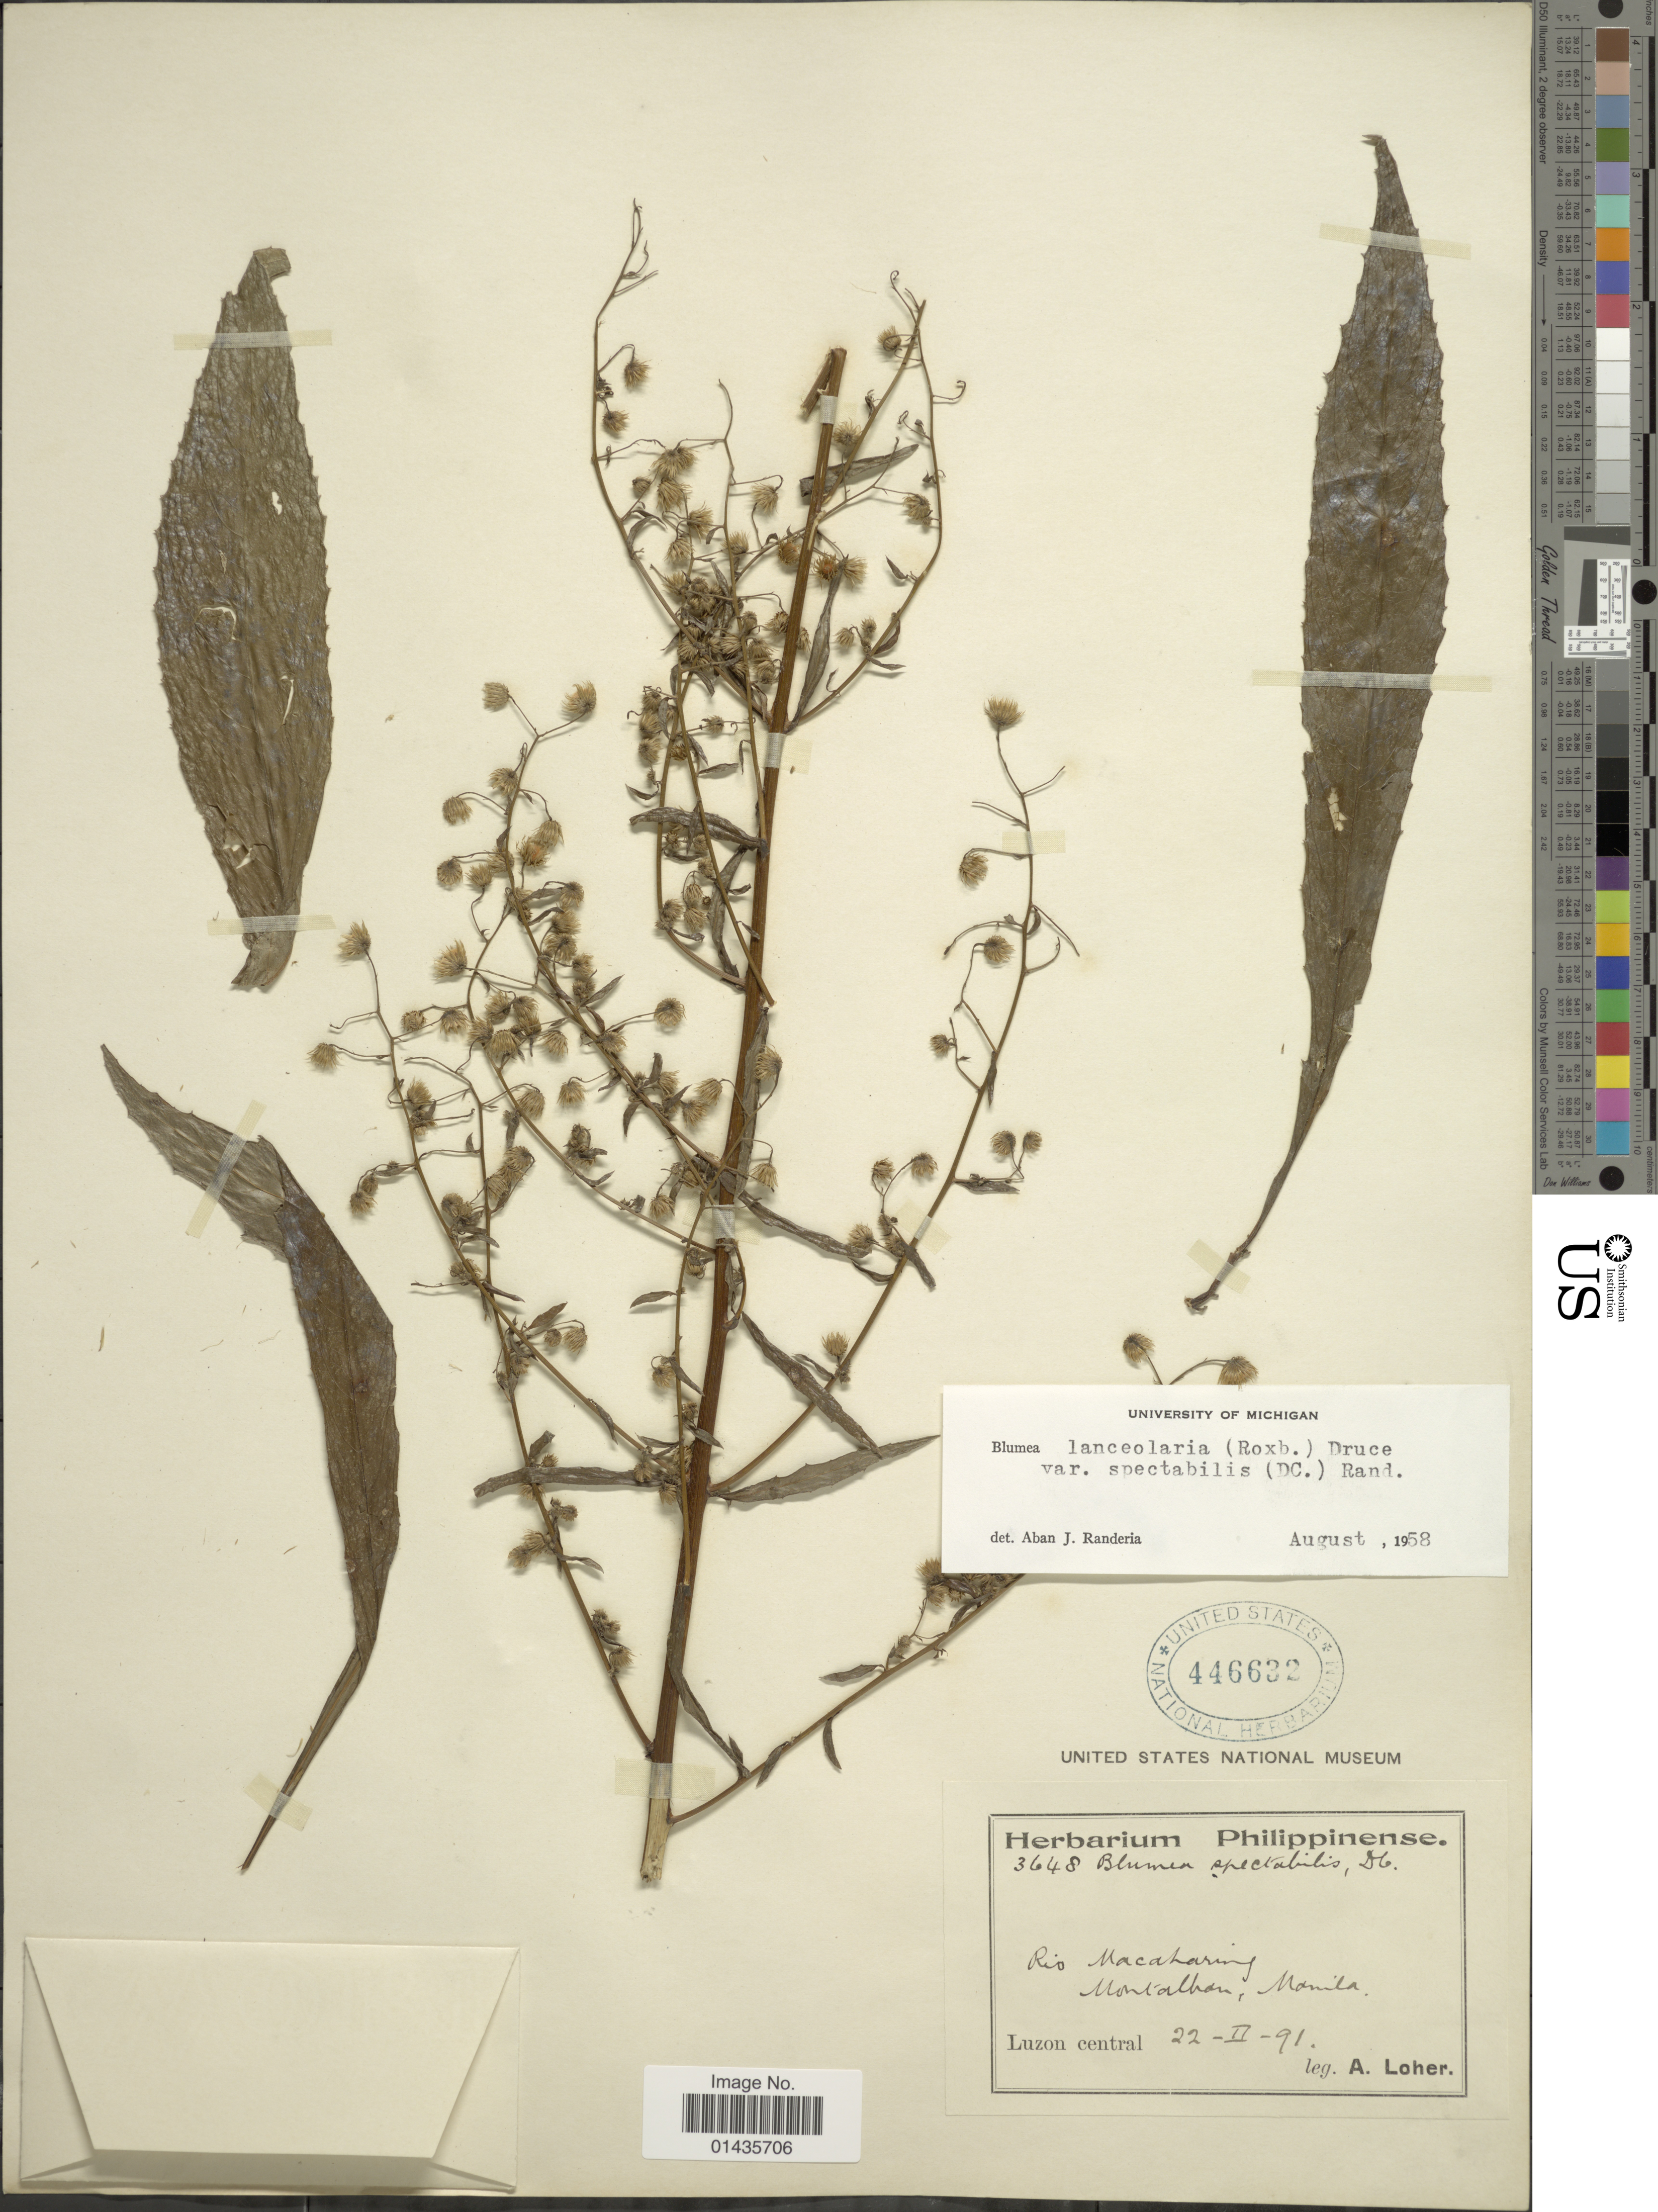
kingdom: Plantae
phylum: Tracheophyta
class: Magnoliopsida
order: Asterales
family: Asteraceae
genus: Blumea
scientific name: Blumea lanceolaria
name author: (Roxb.) Druce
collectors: A. Loher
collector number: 3648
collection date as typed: Transcribed d/m/y: 22/2/91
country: Philippines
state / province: Central Luzon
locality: Rio Macaharing., Montalban, Manila, Luzon Central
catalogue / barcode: US 446632